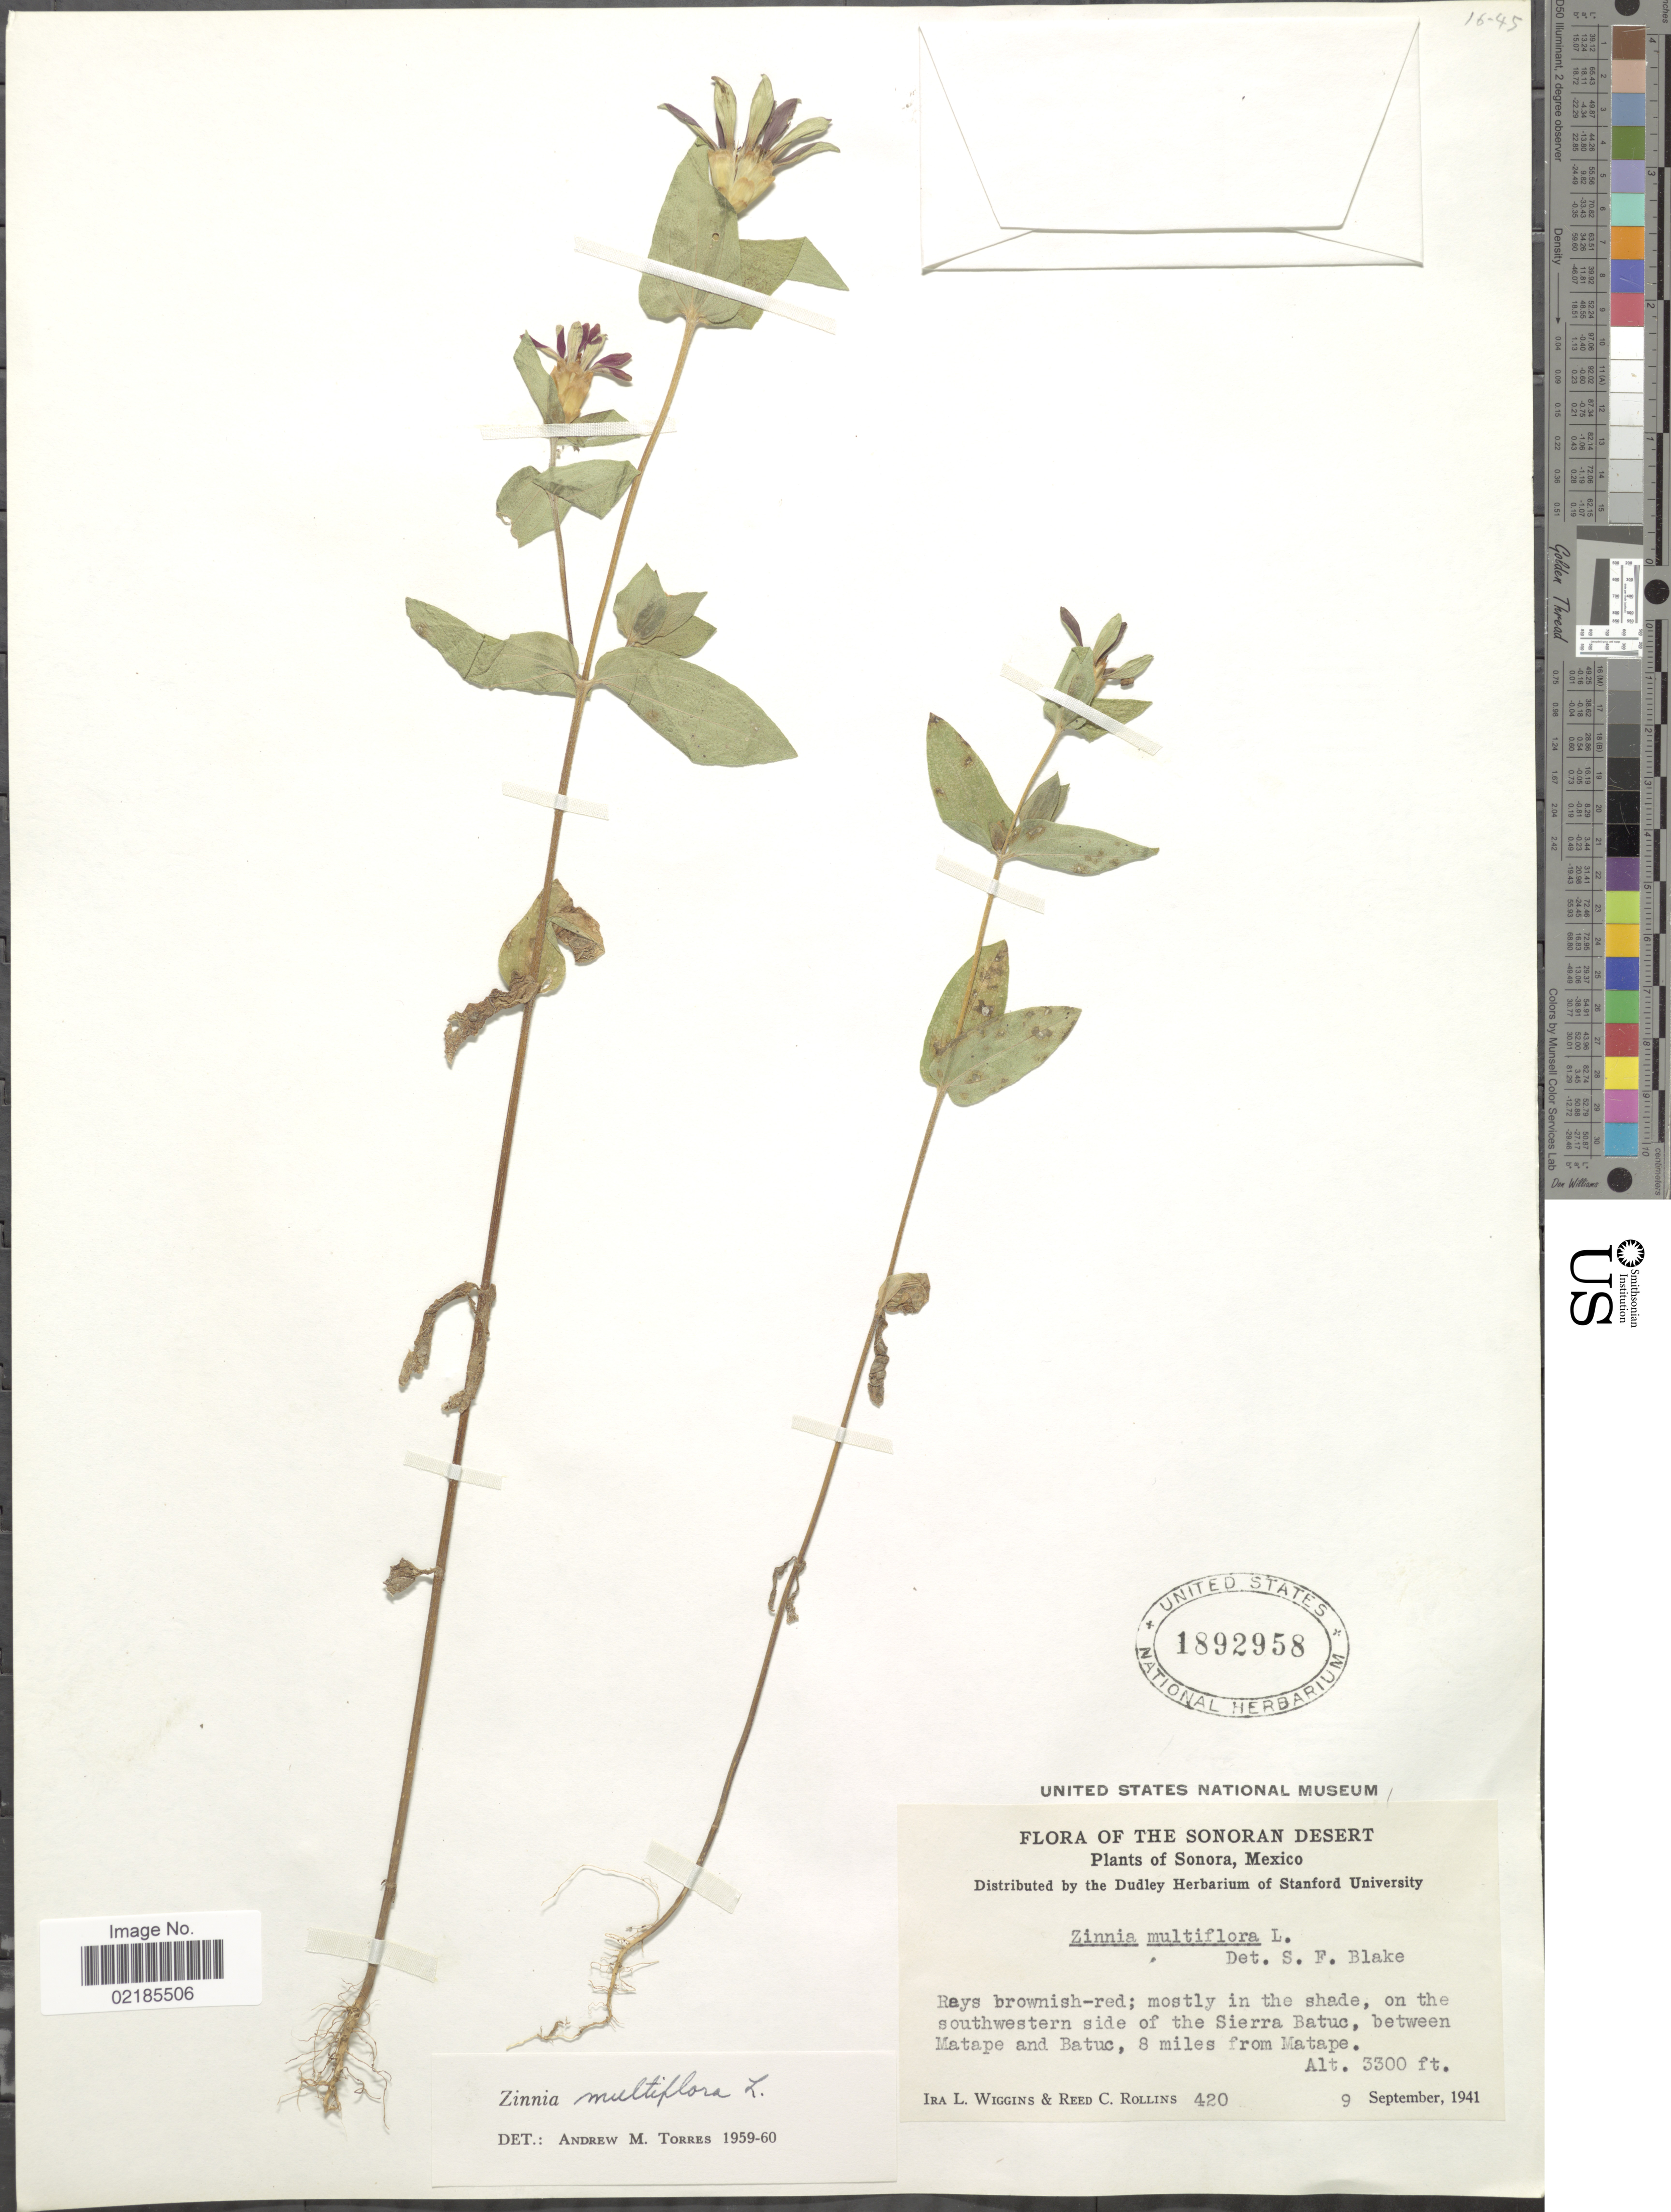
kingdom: Plantae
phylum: Tracheophyta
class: Magnoliopsida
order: Asterales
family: Asteraceae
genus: Zinnia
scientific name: Zinnia peruviana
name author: (L.) L.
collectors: I. L. Wiggins & R. C. Rollins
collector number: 420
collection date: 1941-09-09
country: Mexico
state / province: Sonora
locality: Sonoran Desert, southwestern side of the Sierra Batuc, between Matape and Batuc, 8 miles from Matape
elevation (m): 1006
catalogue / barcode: US 1892958